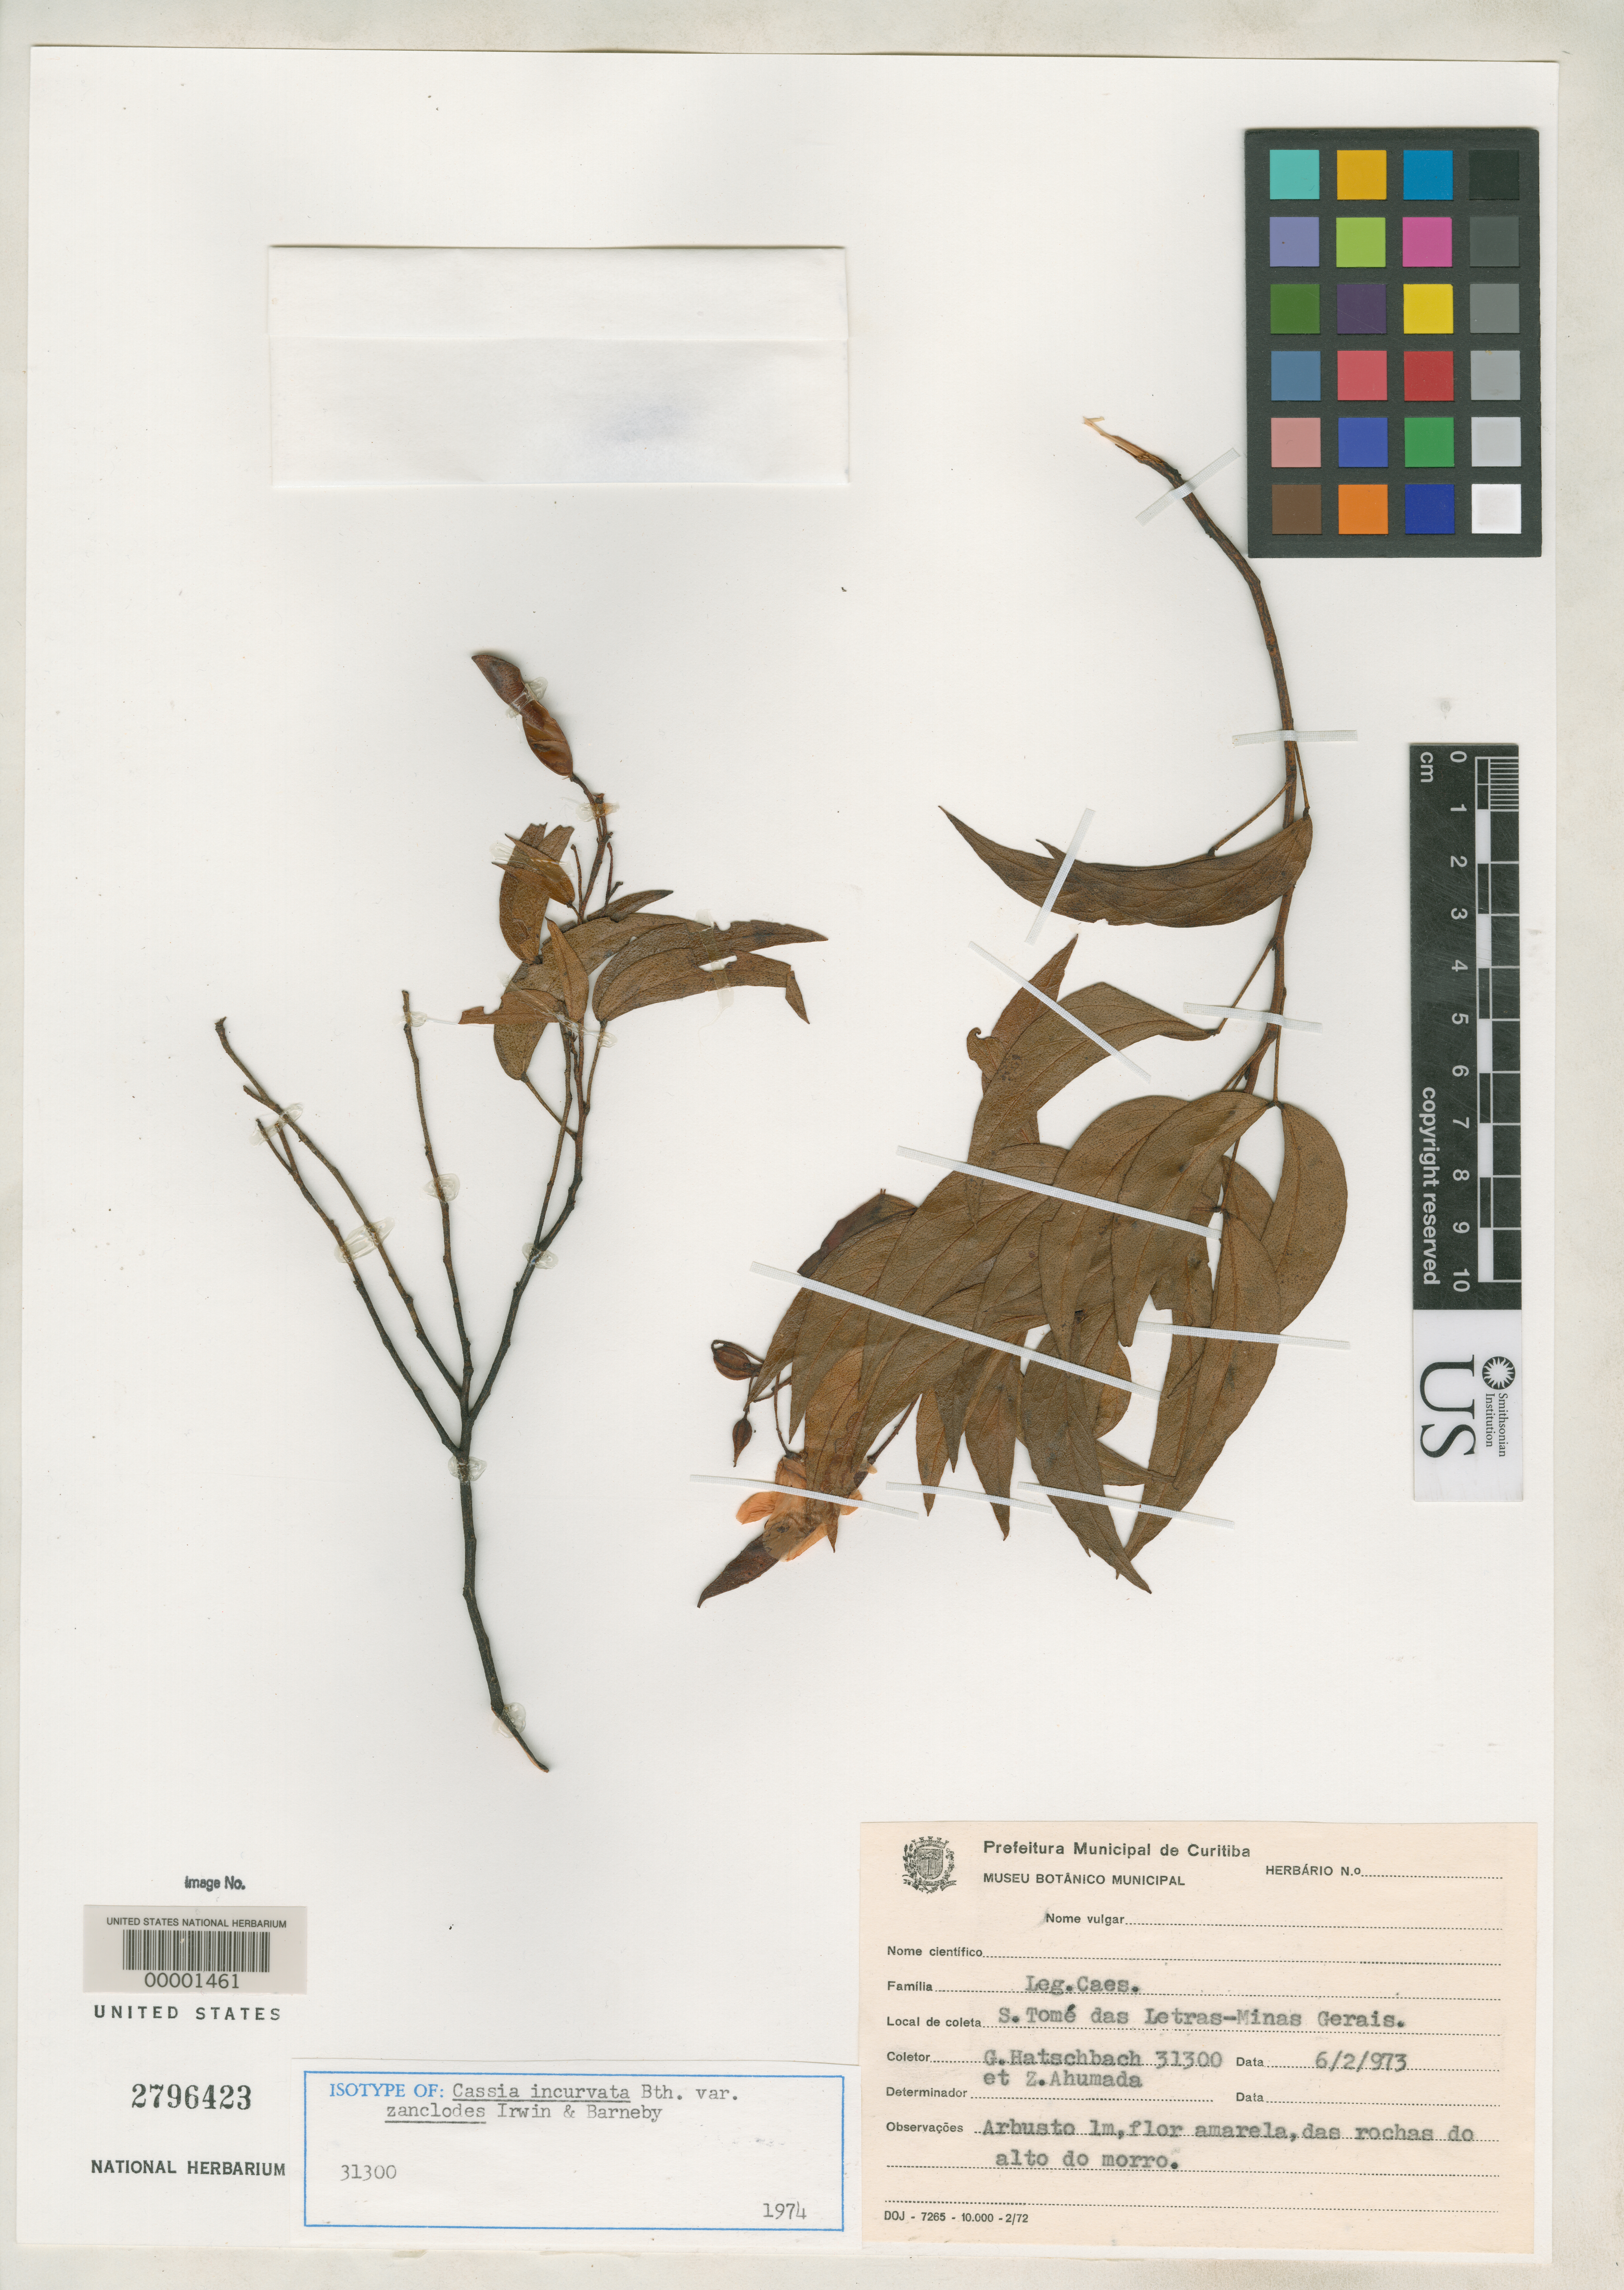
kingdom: Plantae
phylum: Tracheophyta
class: Magnoliopsida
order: Fabales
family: Fabaceae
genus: Cassia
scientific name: Cassia incurvata var. zanclodes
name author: H.S. Irwin & Barneby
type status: Isotype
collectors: G. Hatschbach & Z. Ahumada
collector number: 31300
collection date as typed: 06 Feb 1973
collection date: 1973-02-06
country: Brazil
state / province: Minas Gerais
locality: Sao Tome das Letras.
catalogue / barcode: US 2796423